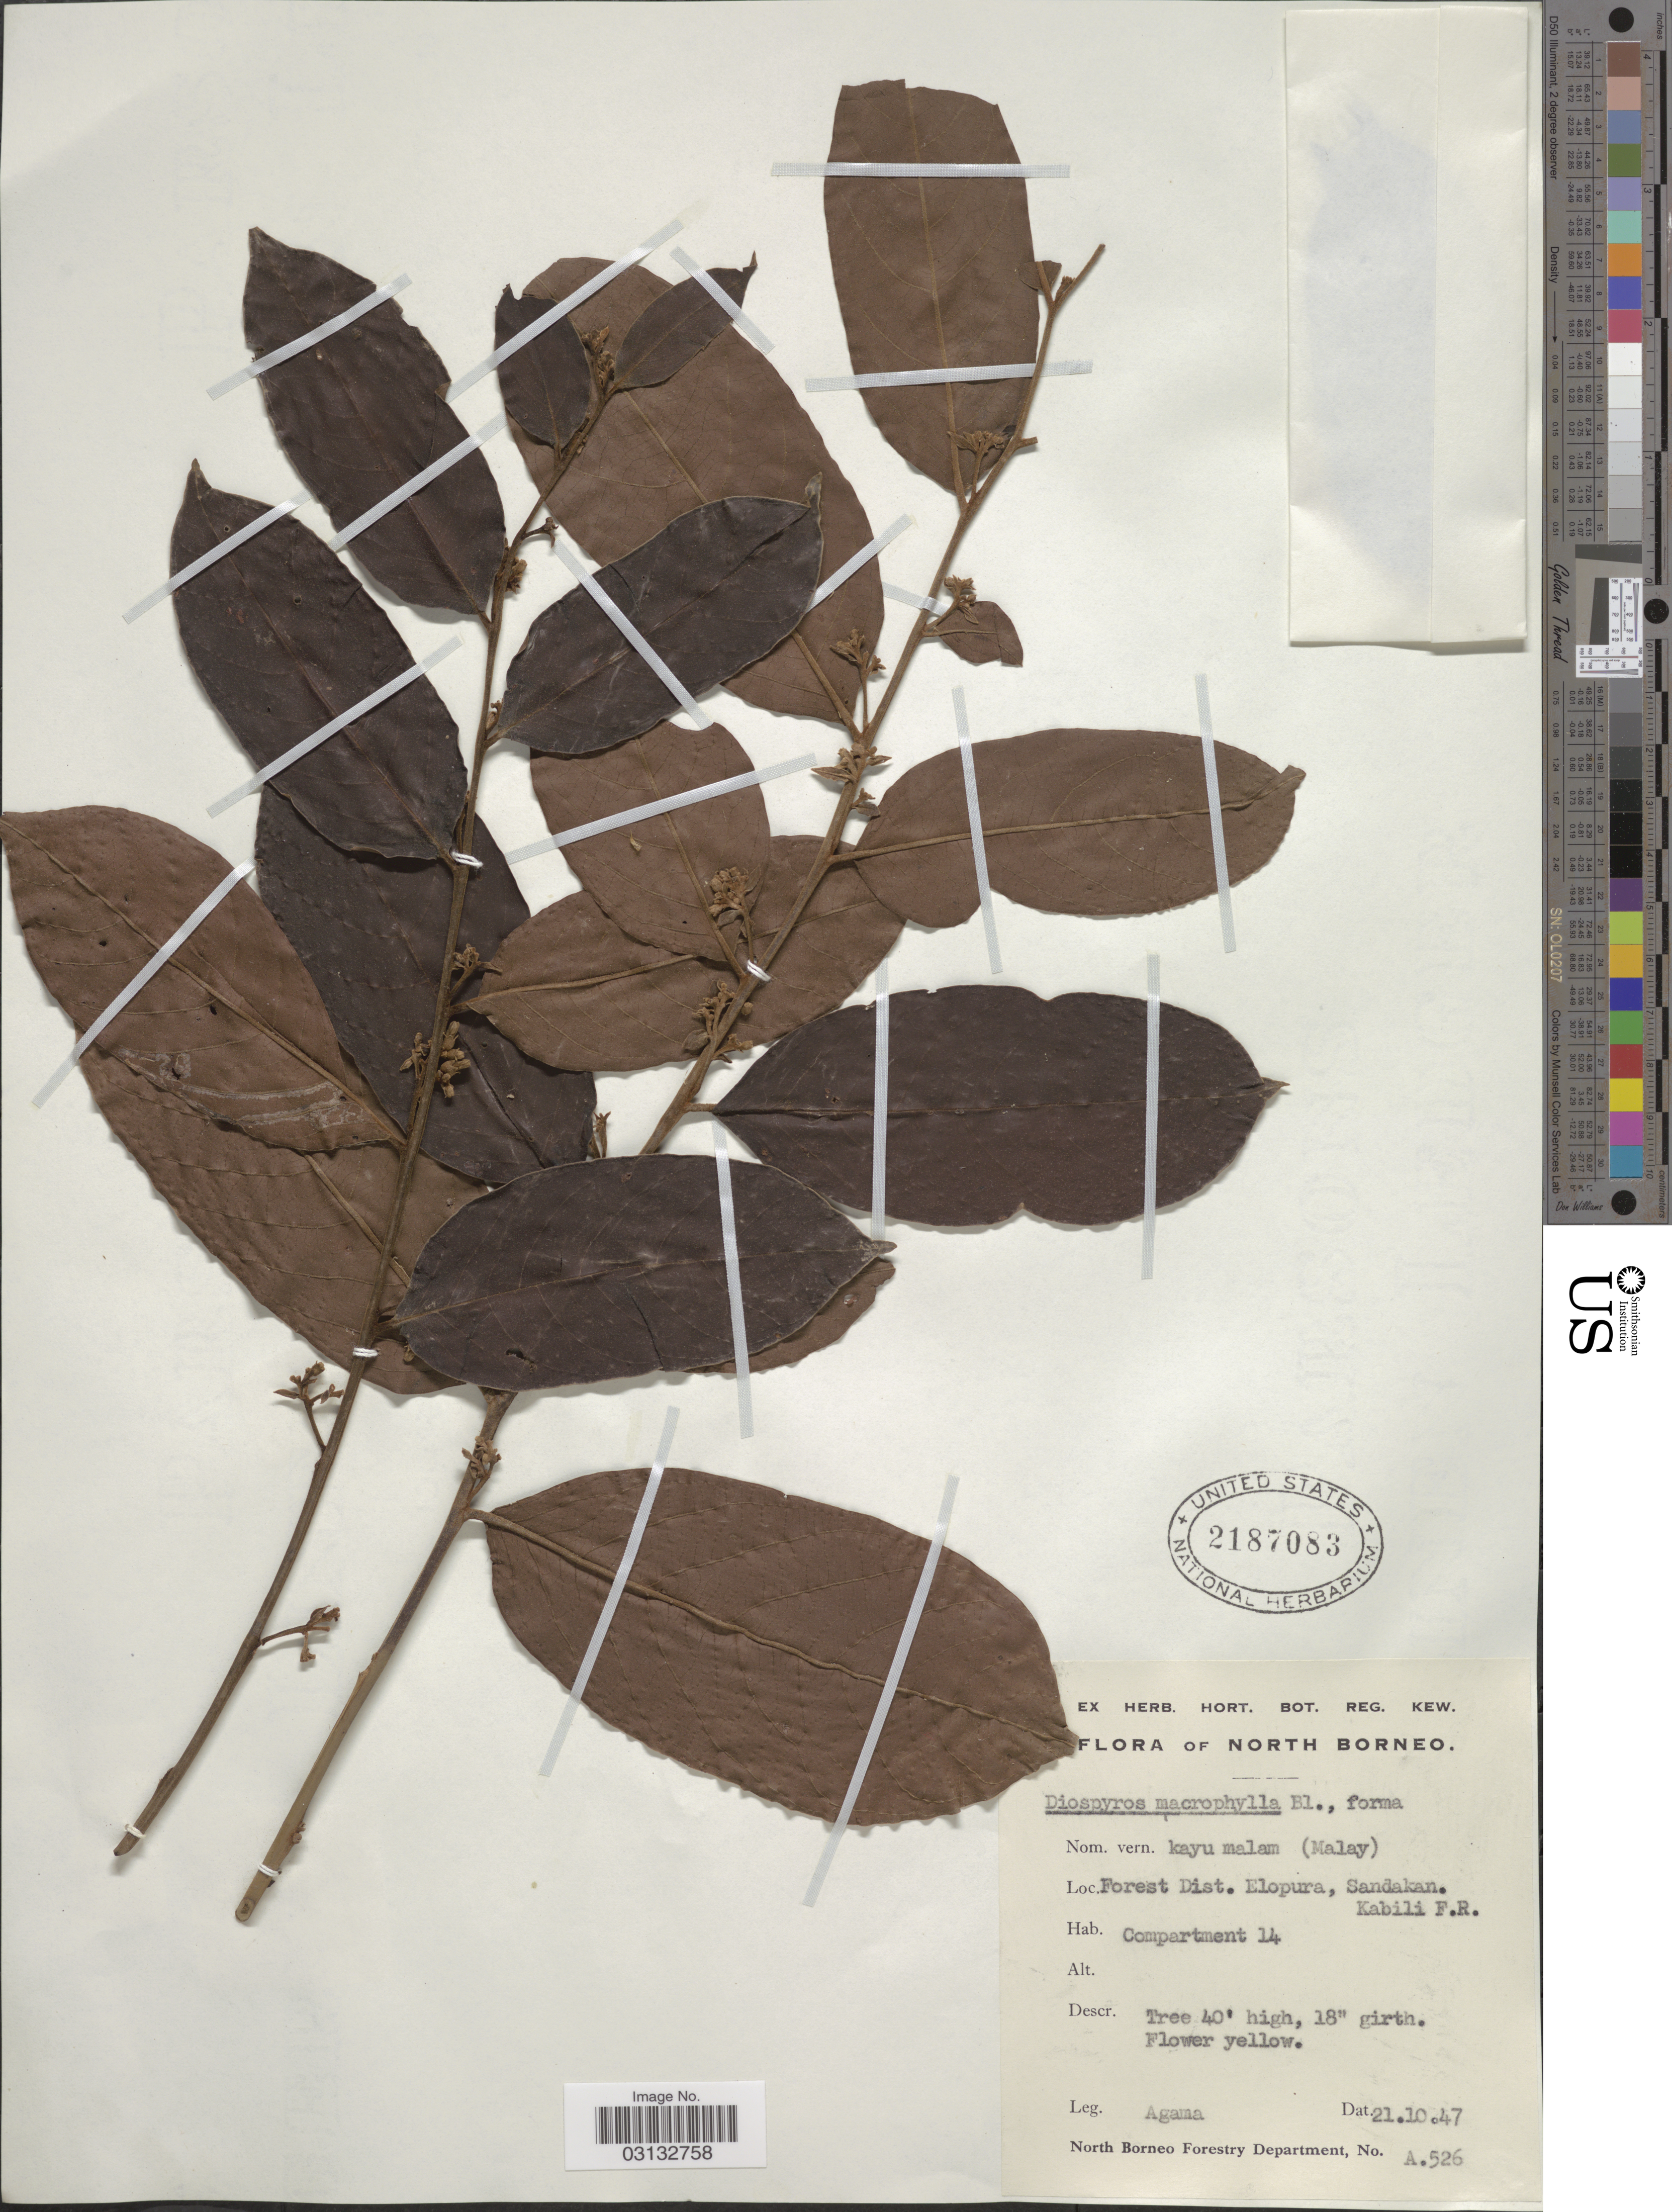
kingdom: Plantae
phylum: Tracheophyta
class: Magnoliopsida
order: Ericales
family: Ebenaceae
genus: Diospyros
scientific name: Diospyros macrophylla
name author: Blume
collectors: J. Agama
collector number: A526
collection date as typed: Transcribed d/m/y: 21/10/47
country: Malaysia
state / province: Sabah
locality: North Borneo. Forest Dist. Elopura, Sandakan. Kabili F.R.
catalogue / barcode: US 2187083